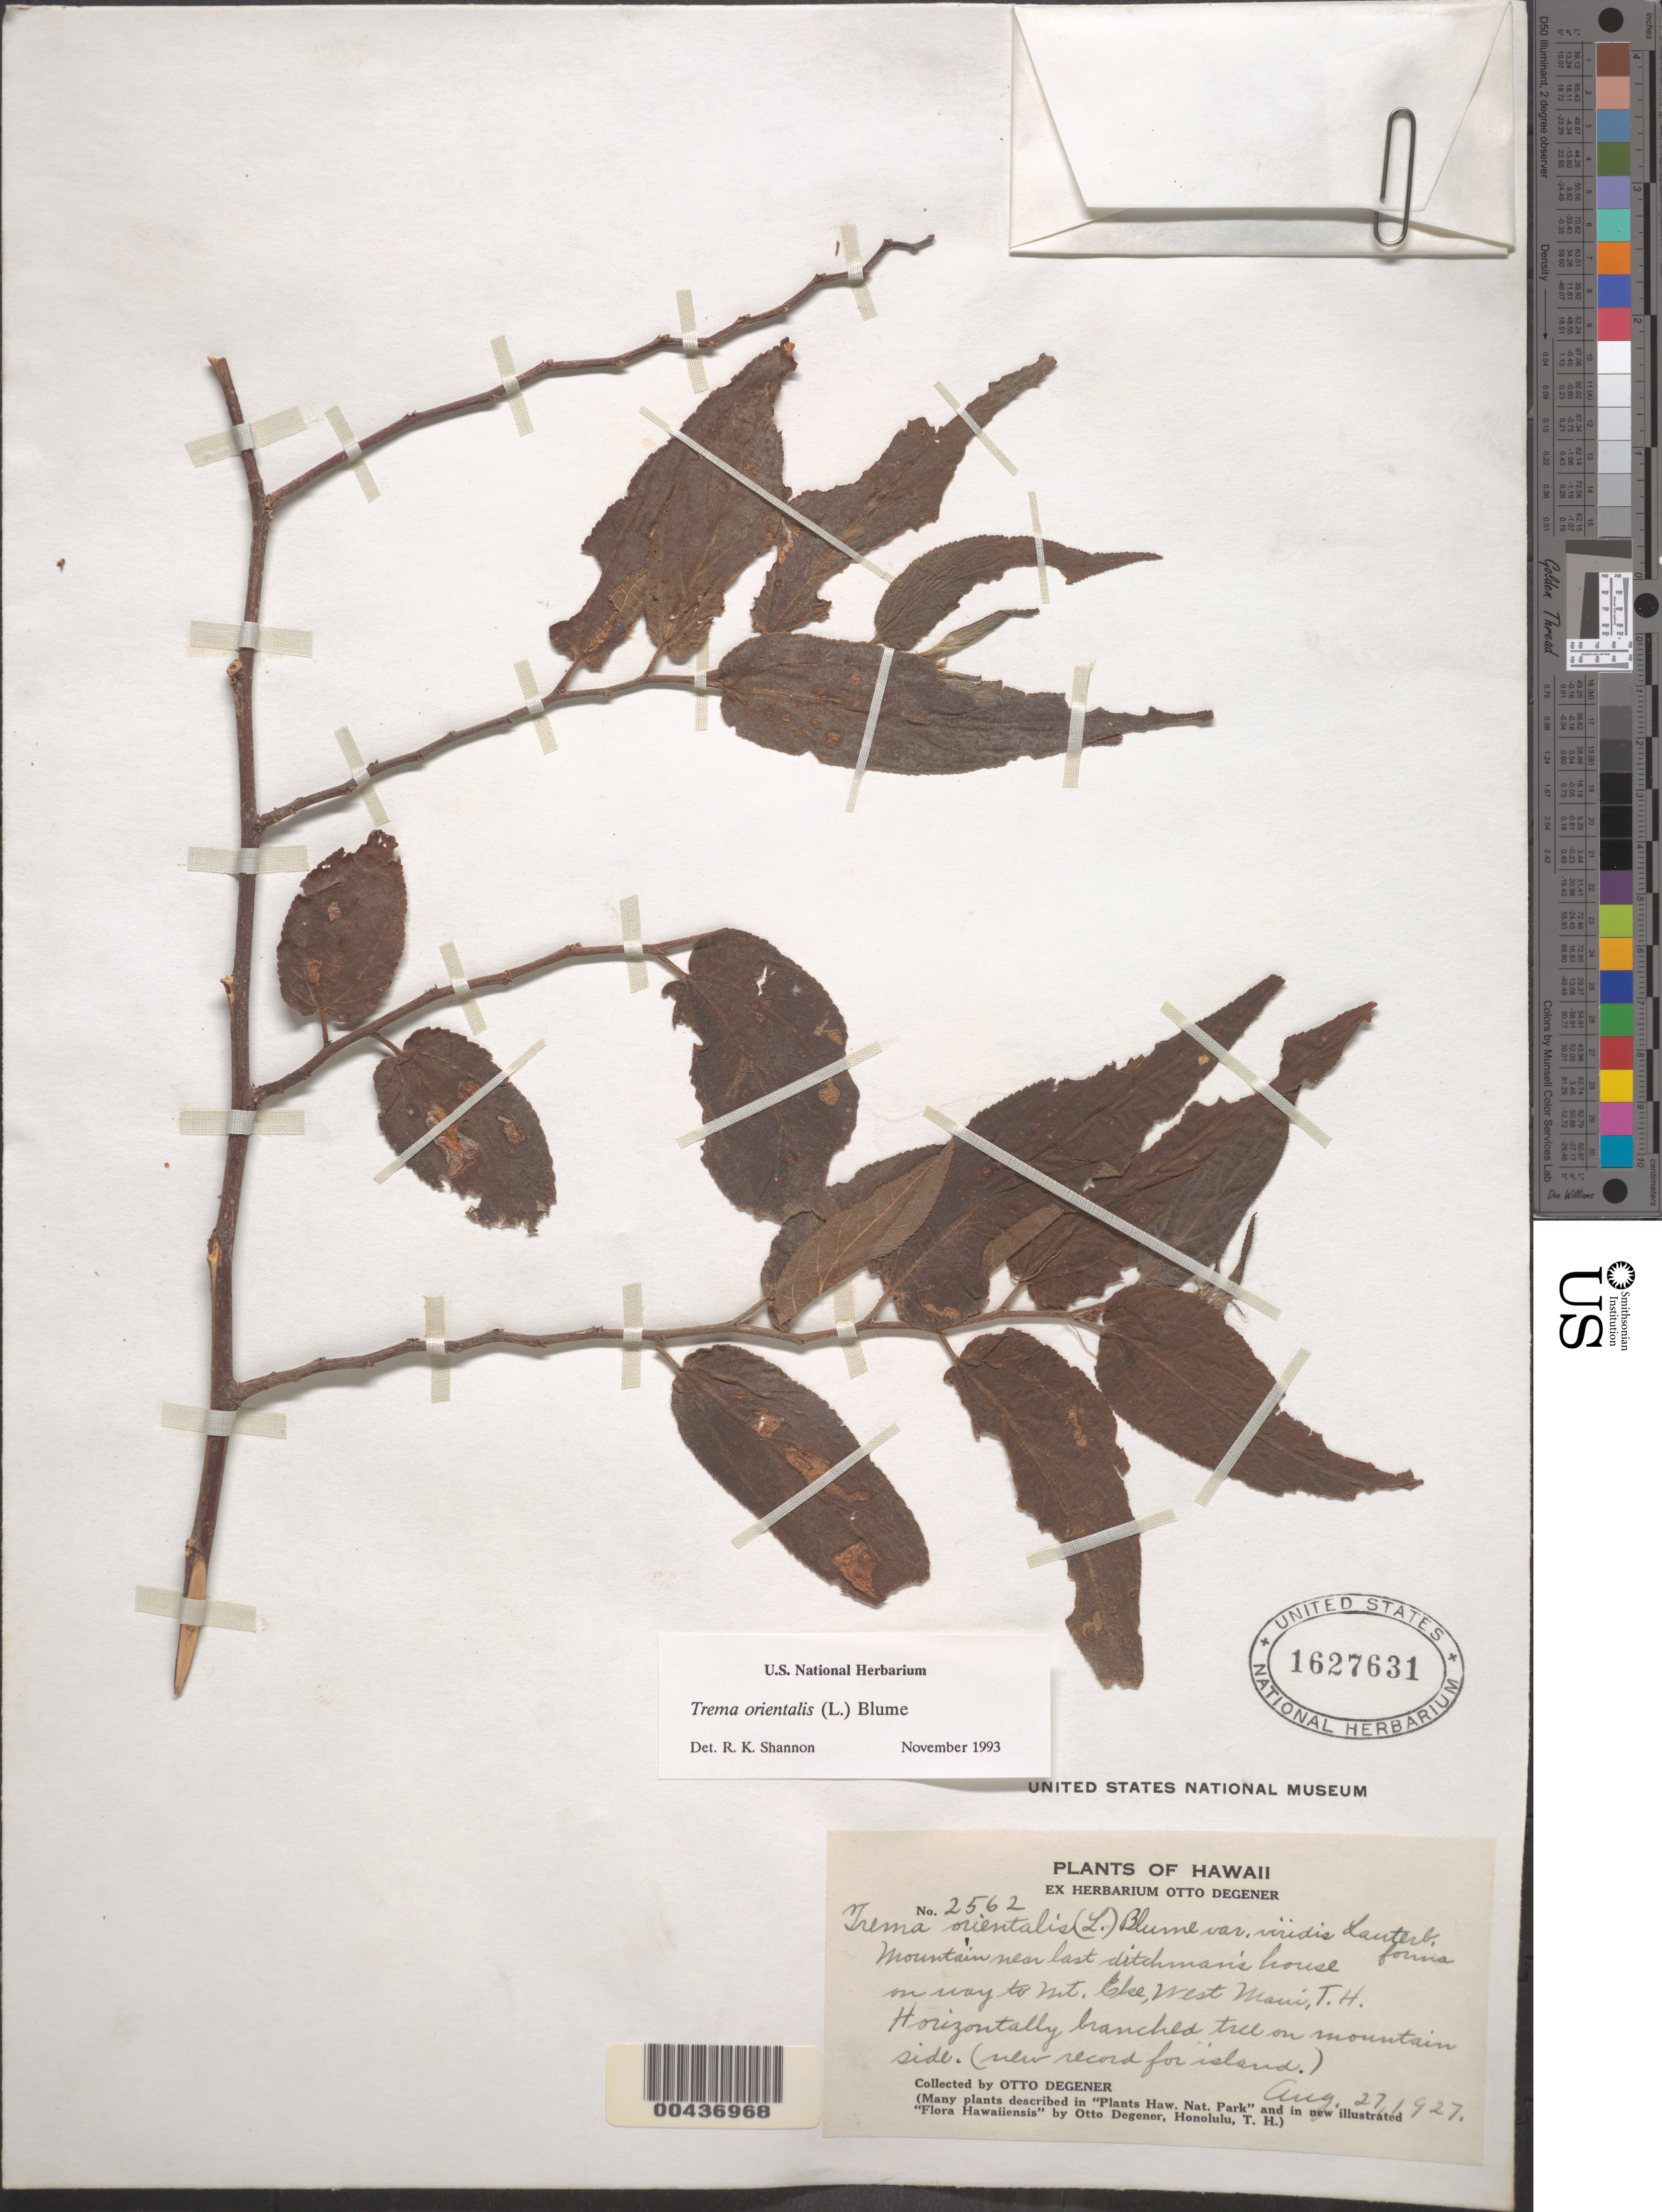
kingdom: Plantae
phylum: Tracheophyta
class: Magnoliopsida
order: Rosales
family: Cannabaceae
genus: Trema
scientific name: Trema orientale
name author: (L.) Blume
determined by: Shannon, R. K., (UNITED STATES)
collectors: O. Degener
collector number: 2562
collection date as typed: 27 Aug 1927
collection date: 1927-08-27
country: United States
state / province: Hawaii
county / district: Maui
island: Maui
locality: Mountain near last ditchman's house on way to Mt. Eke, West Maui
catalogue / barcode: US 1627631